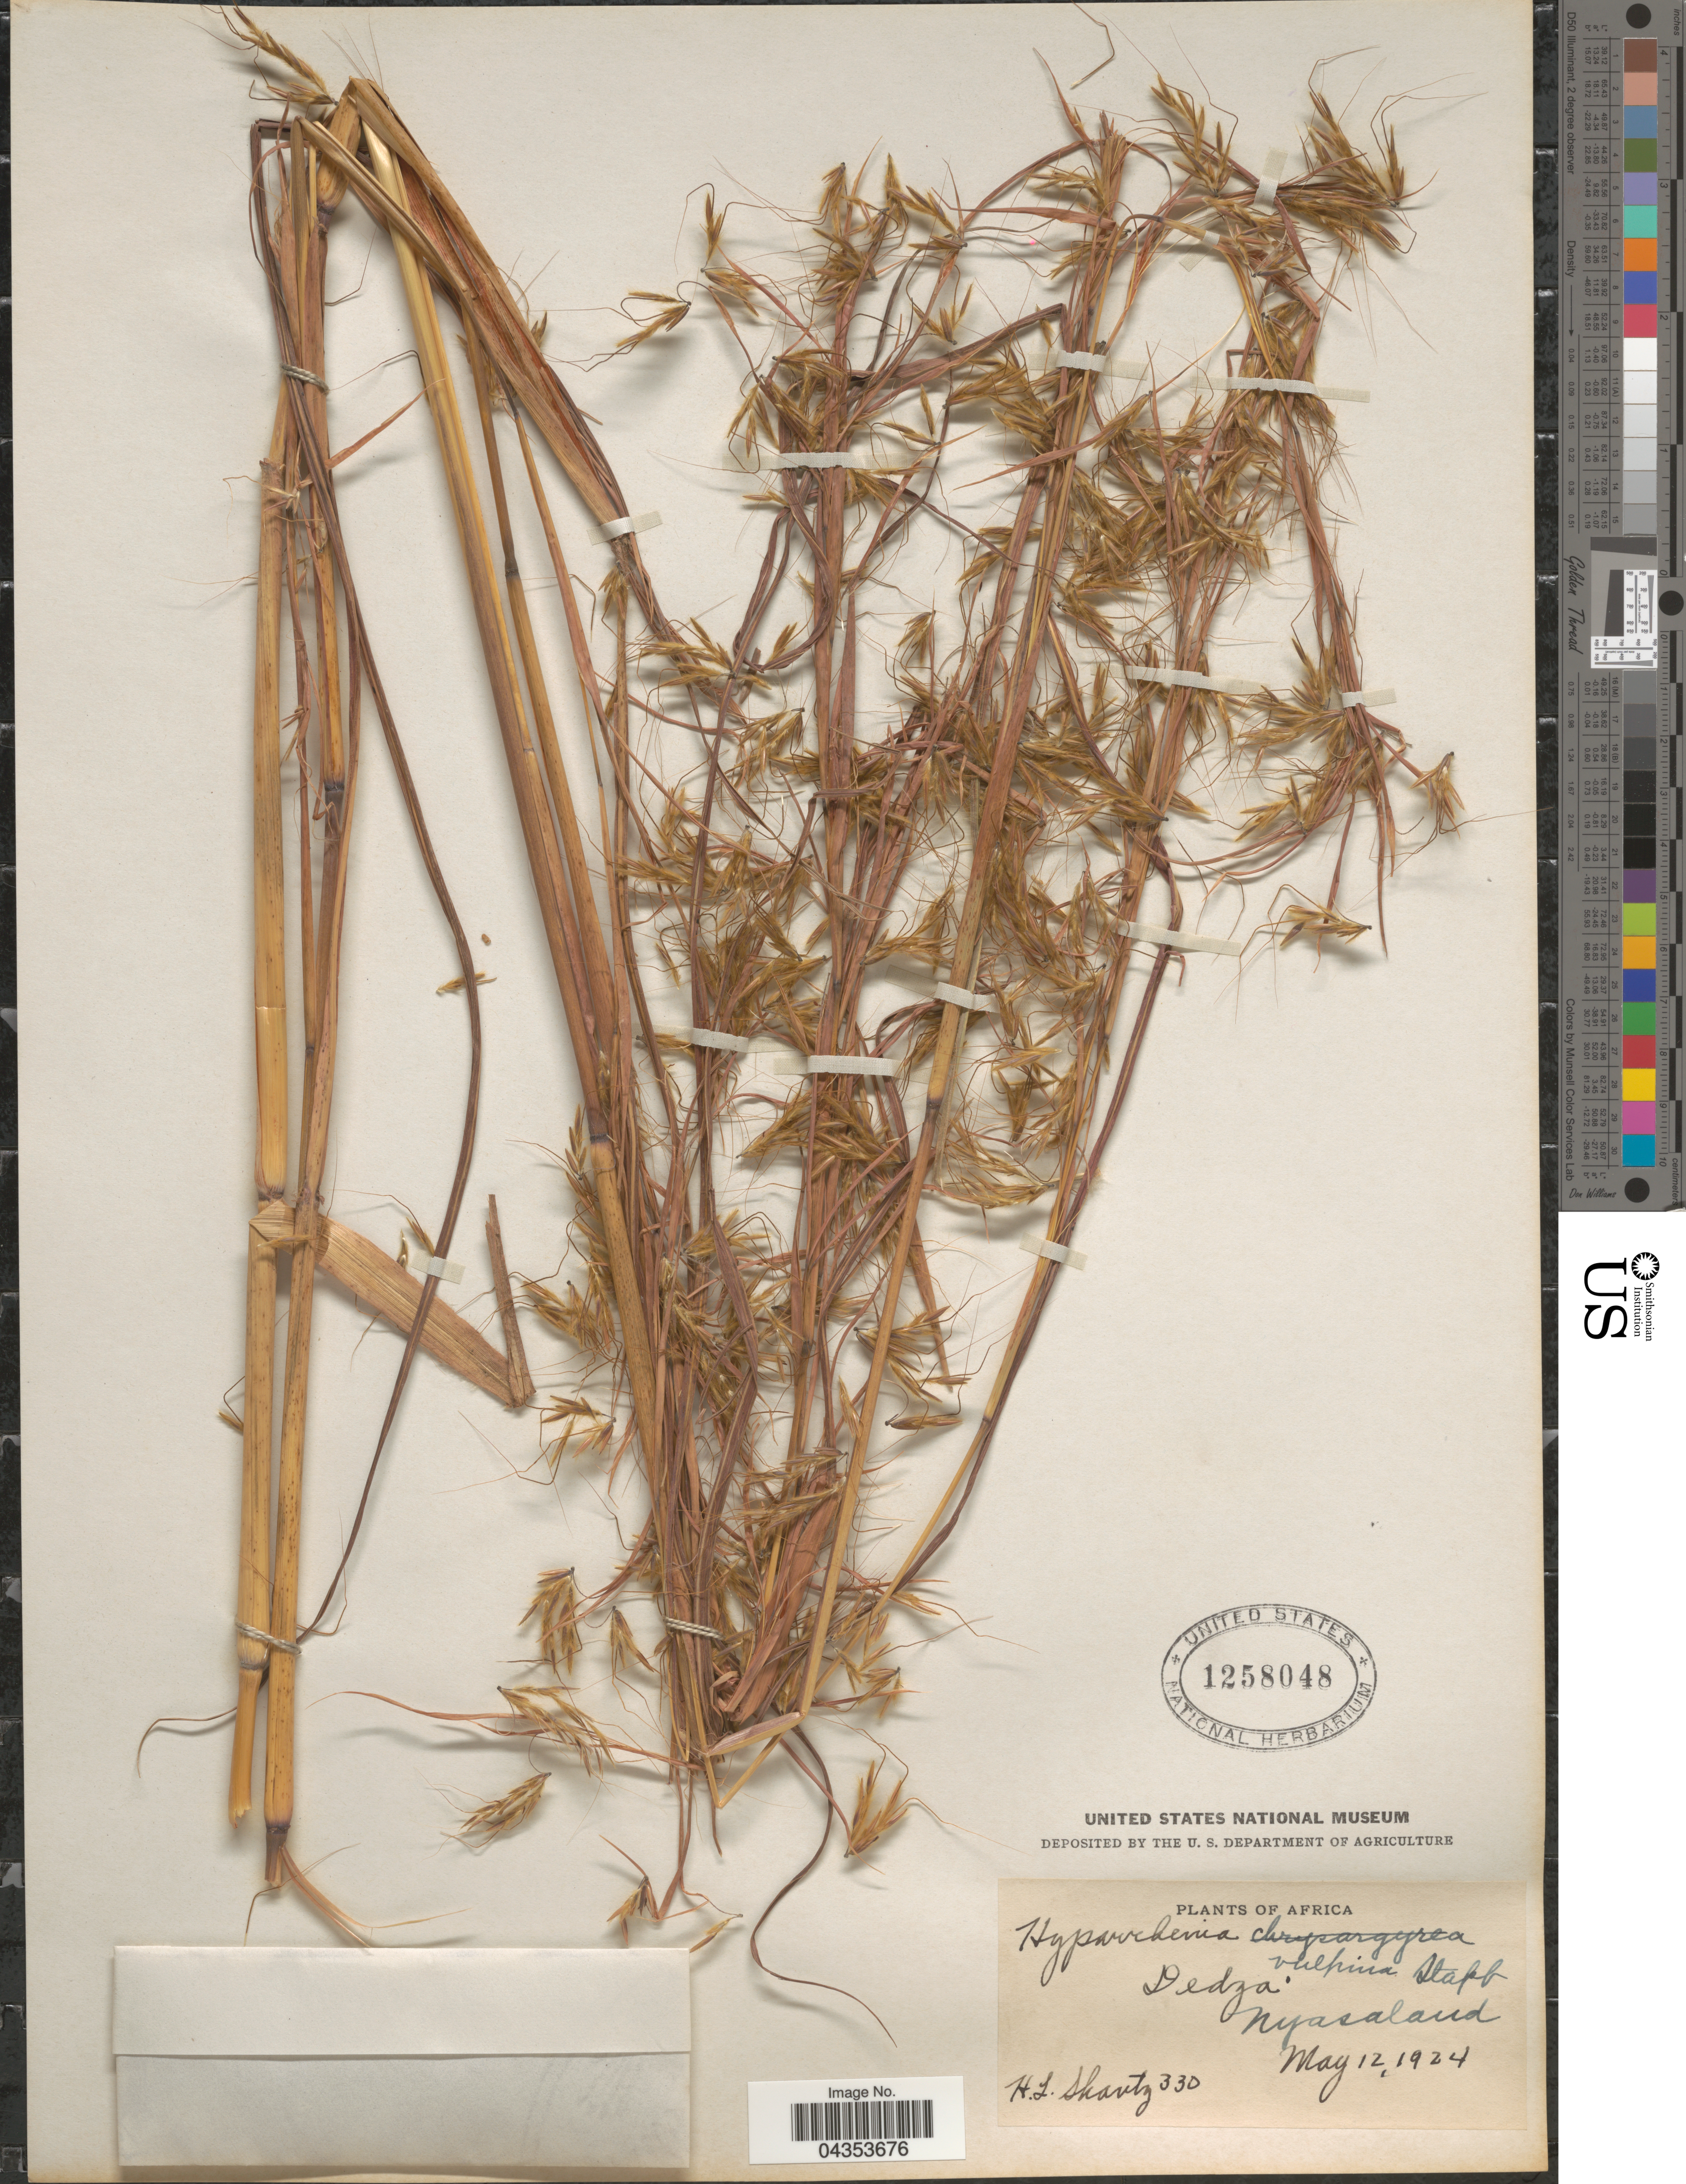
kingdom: Plantae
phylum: Tracheophyta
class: Liliopsida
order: Poales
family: Poaceae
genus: Hyparrhenia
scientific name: Hyparrhenia nyassae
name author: (Rendle) Stapf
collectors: H. Shantz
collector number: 330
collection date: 1924-05-12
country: Malawi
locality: Dedza. Nyasaland.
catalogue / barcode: US 1258048